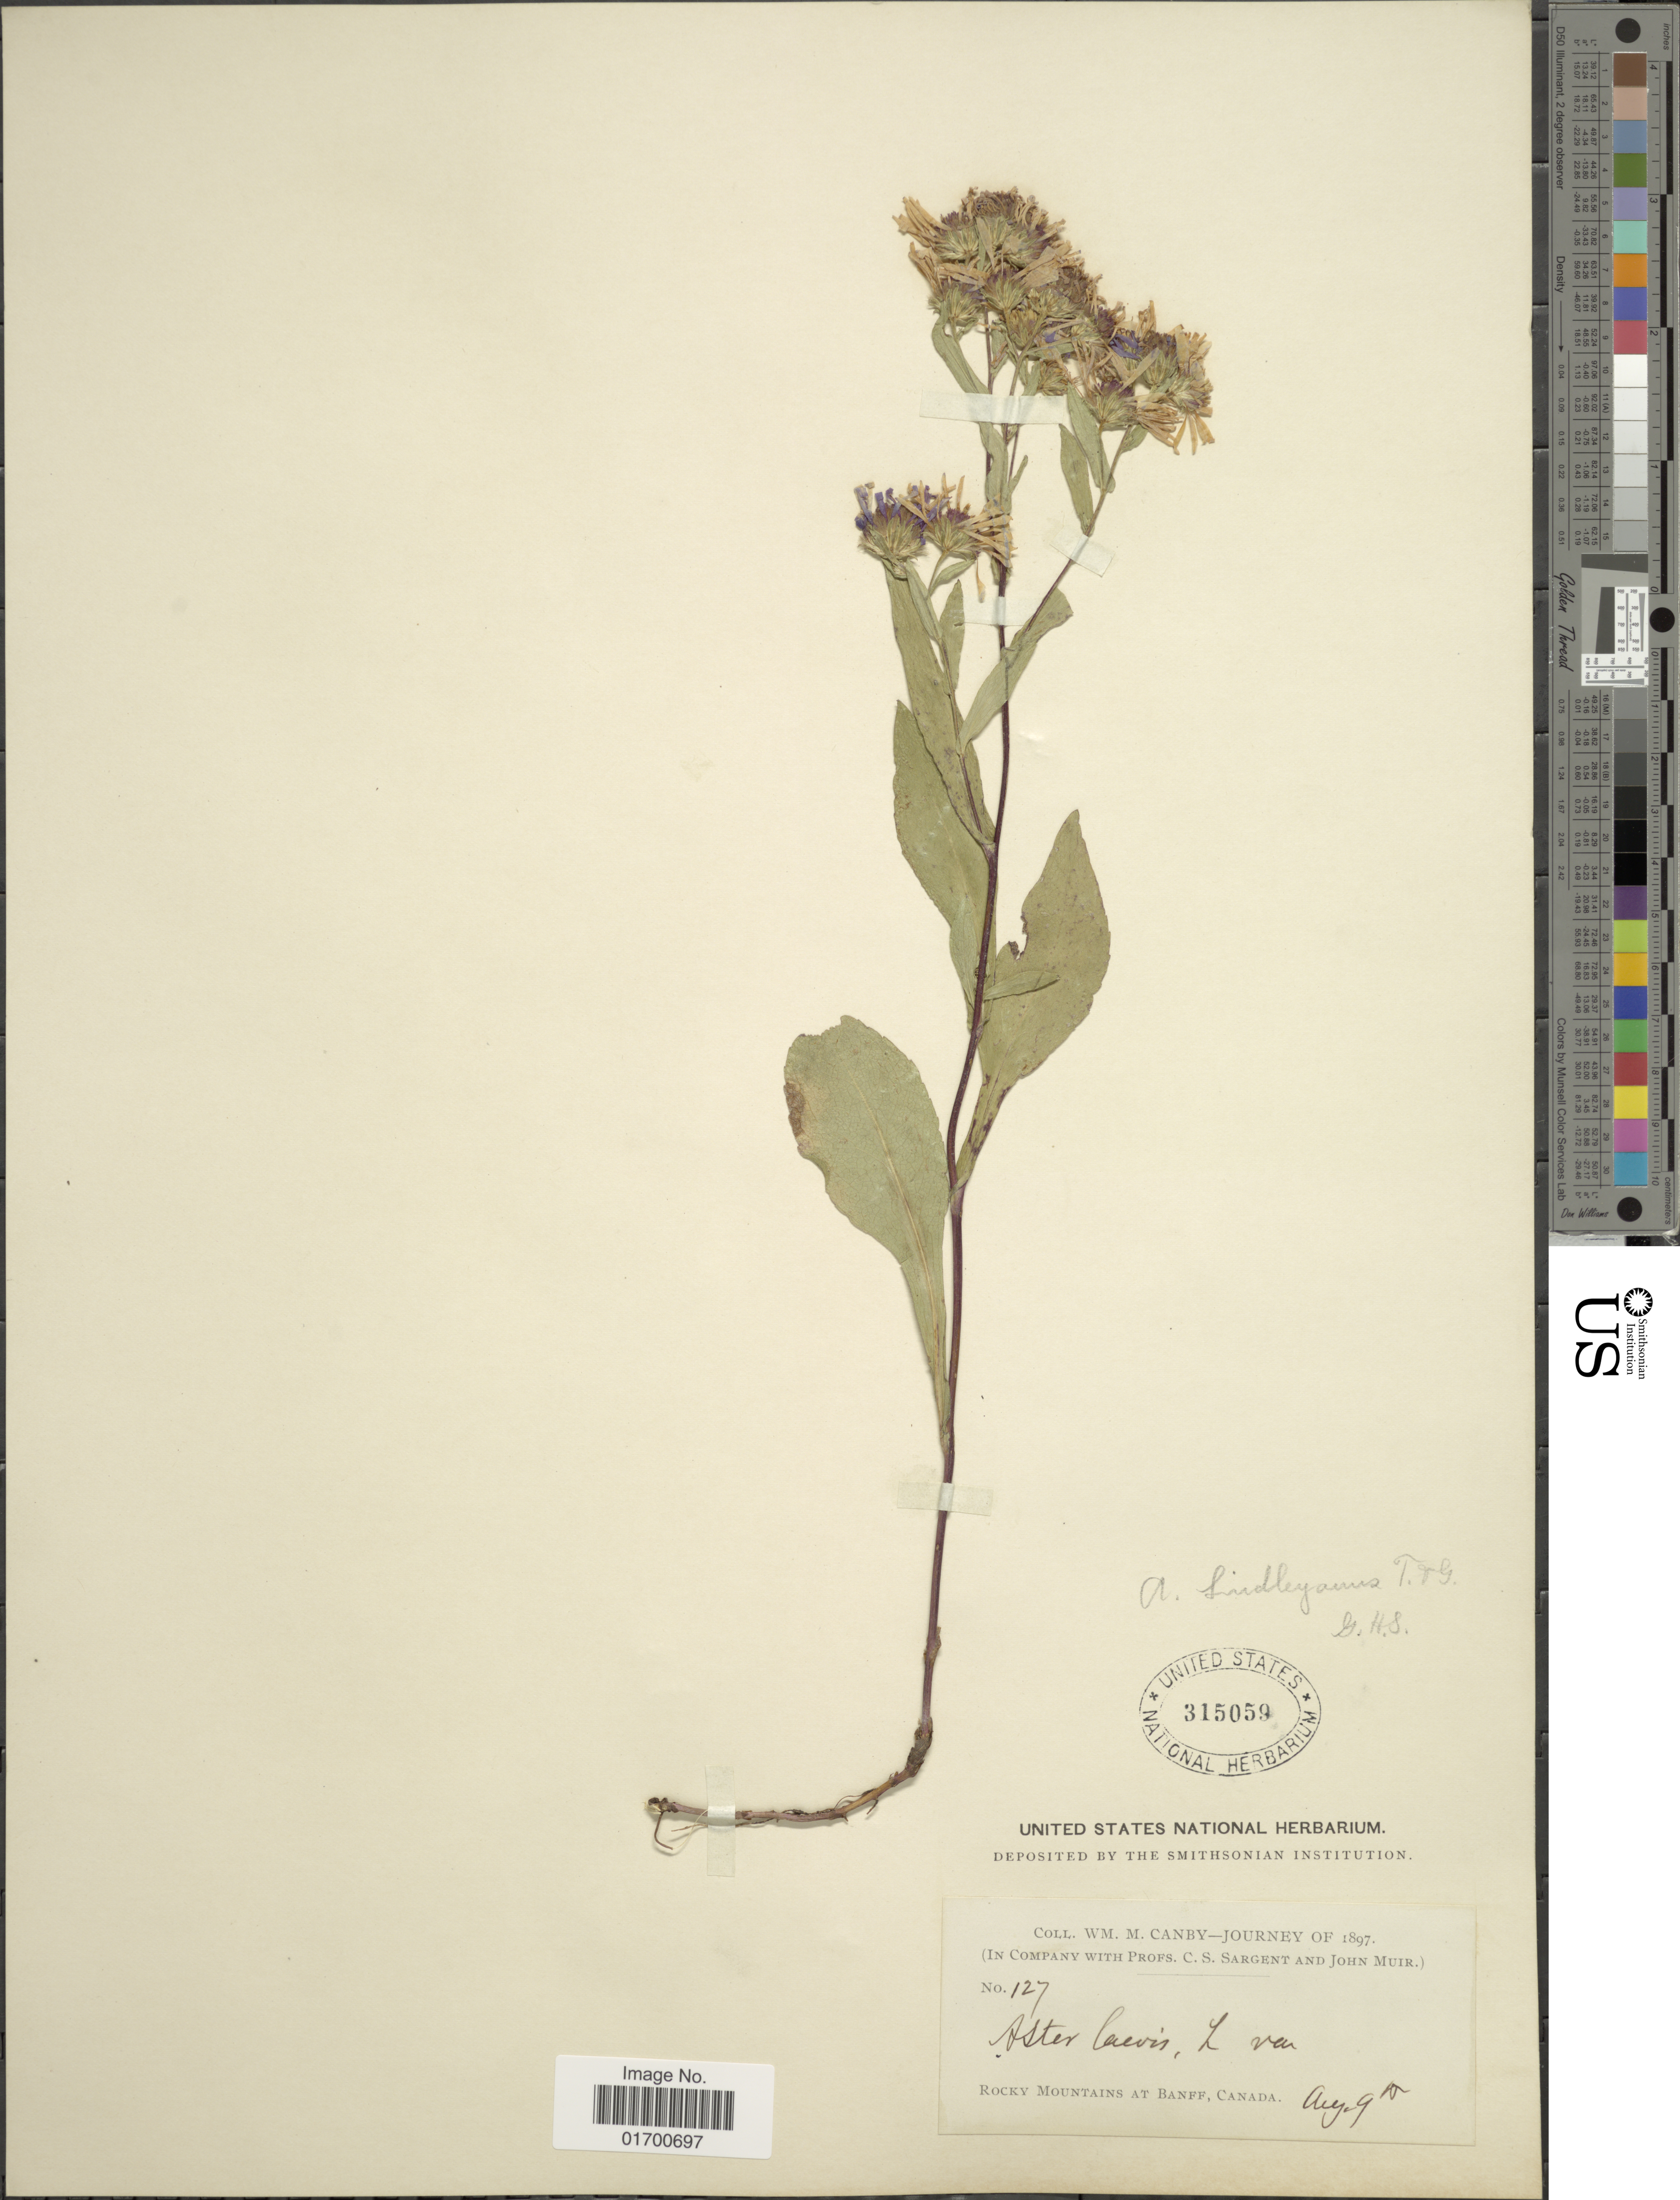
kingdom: Plantae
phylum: Tracheophyta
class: Magnoliopsida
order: Asterales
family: Asteraceae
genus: Symphyotrichum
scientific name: Symphyotrichum ciliolatum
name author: (Lindl.) Á. Löve & D. Löve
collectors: W. M. Canby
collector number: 127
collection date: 1897-08-09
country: Canada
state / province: Alberta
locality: Rocky Mountains at Banff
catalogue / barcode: US 315059